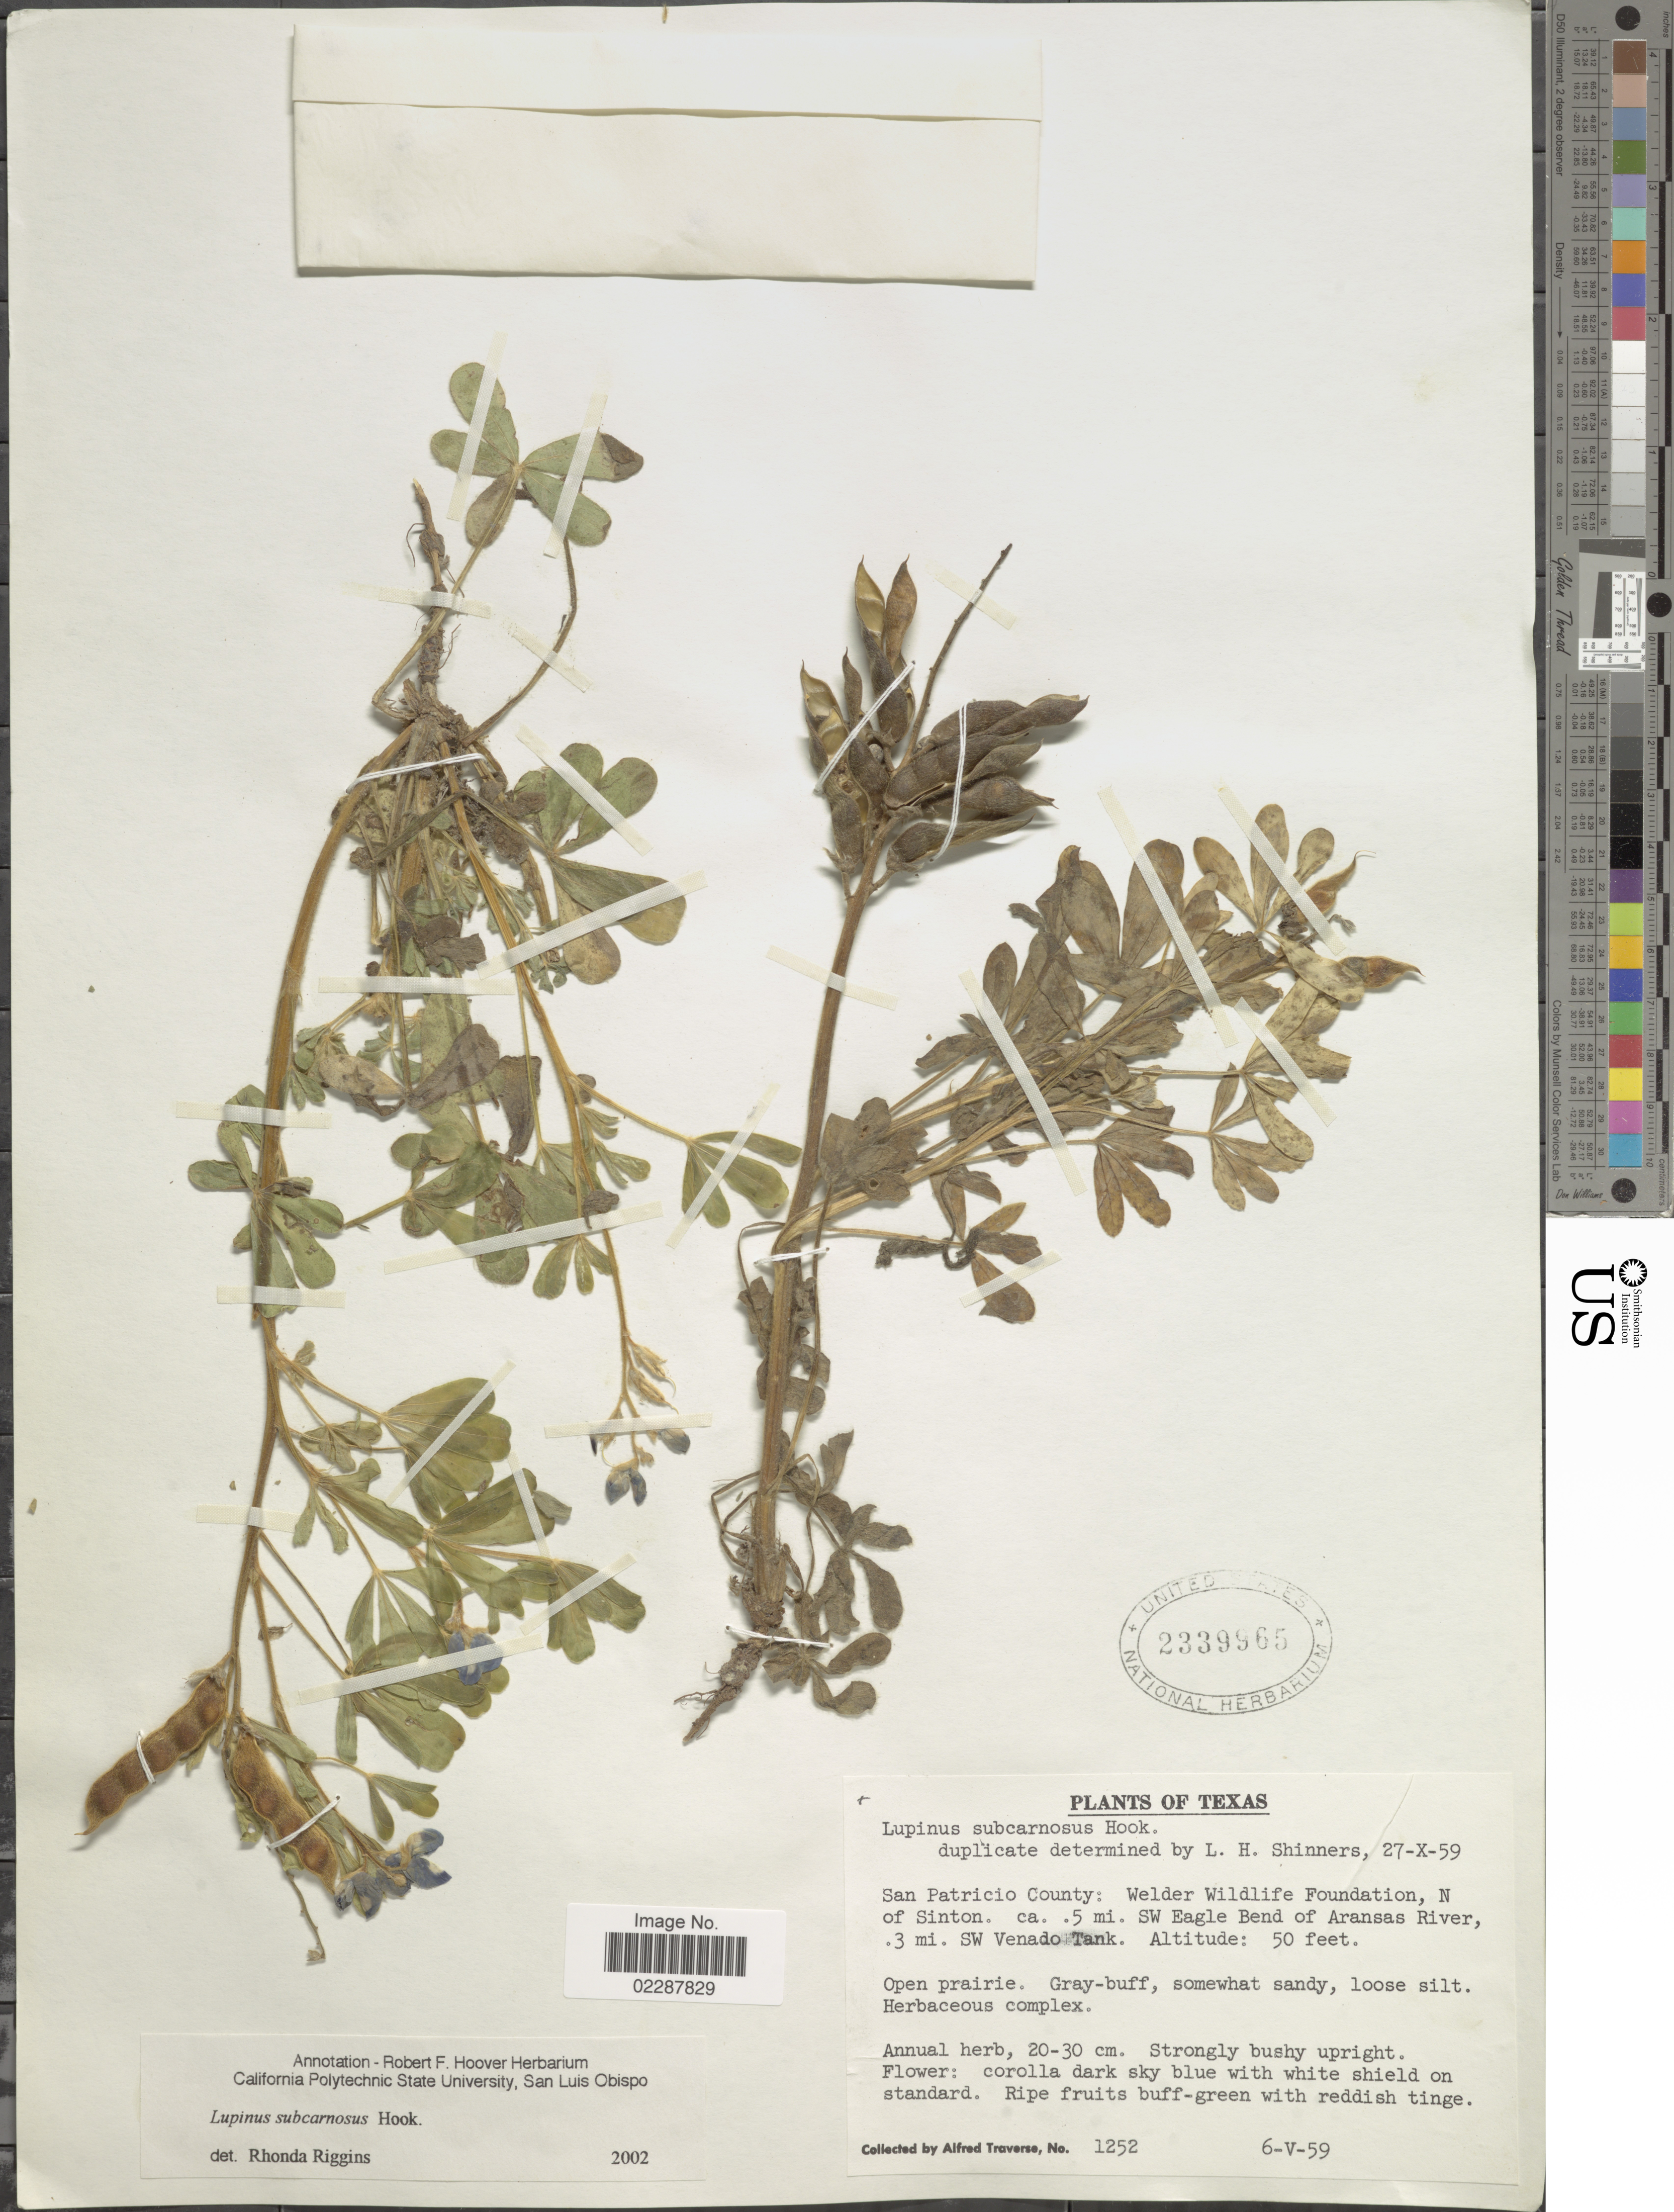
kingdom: Plantae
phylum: Tracheophyta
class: Magnoliopsida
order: Fabales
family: Fabaceae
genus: Lupinus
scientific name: Lupinus subcarnosus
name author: Hook.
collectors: A. Traverse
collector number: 1252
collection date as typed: Transcribed d/m/y: 6/5/59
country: United States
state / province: Texas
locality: San Patricio CountyL Welder Wildlife Foundation, N of Sinton. Ca. 5 mi. SW Eagle Bend of Aransas River, 3 mi. SW Venado Tank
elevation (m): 15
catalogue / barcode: US 2339965